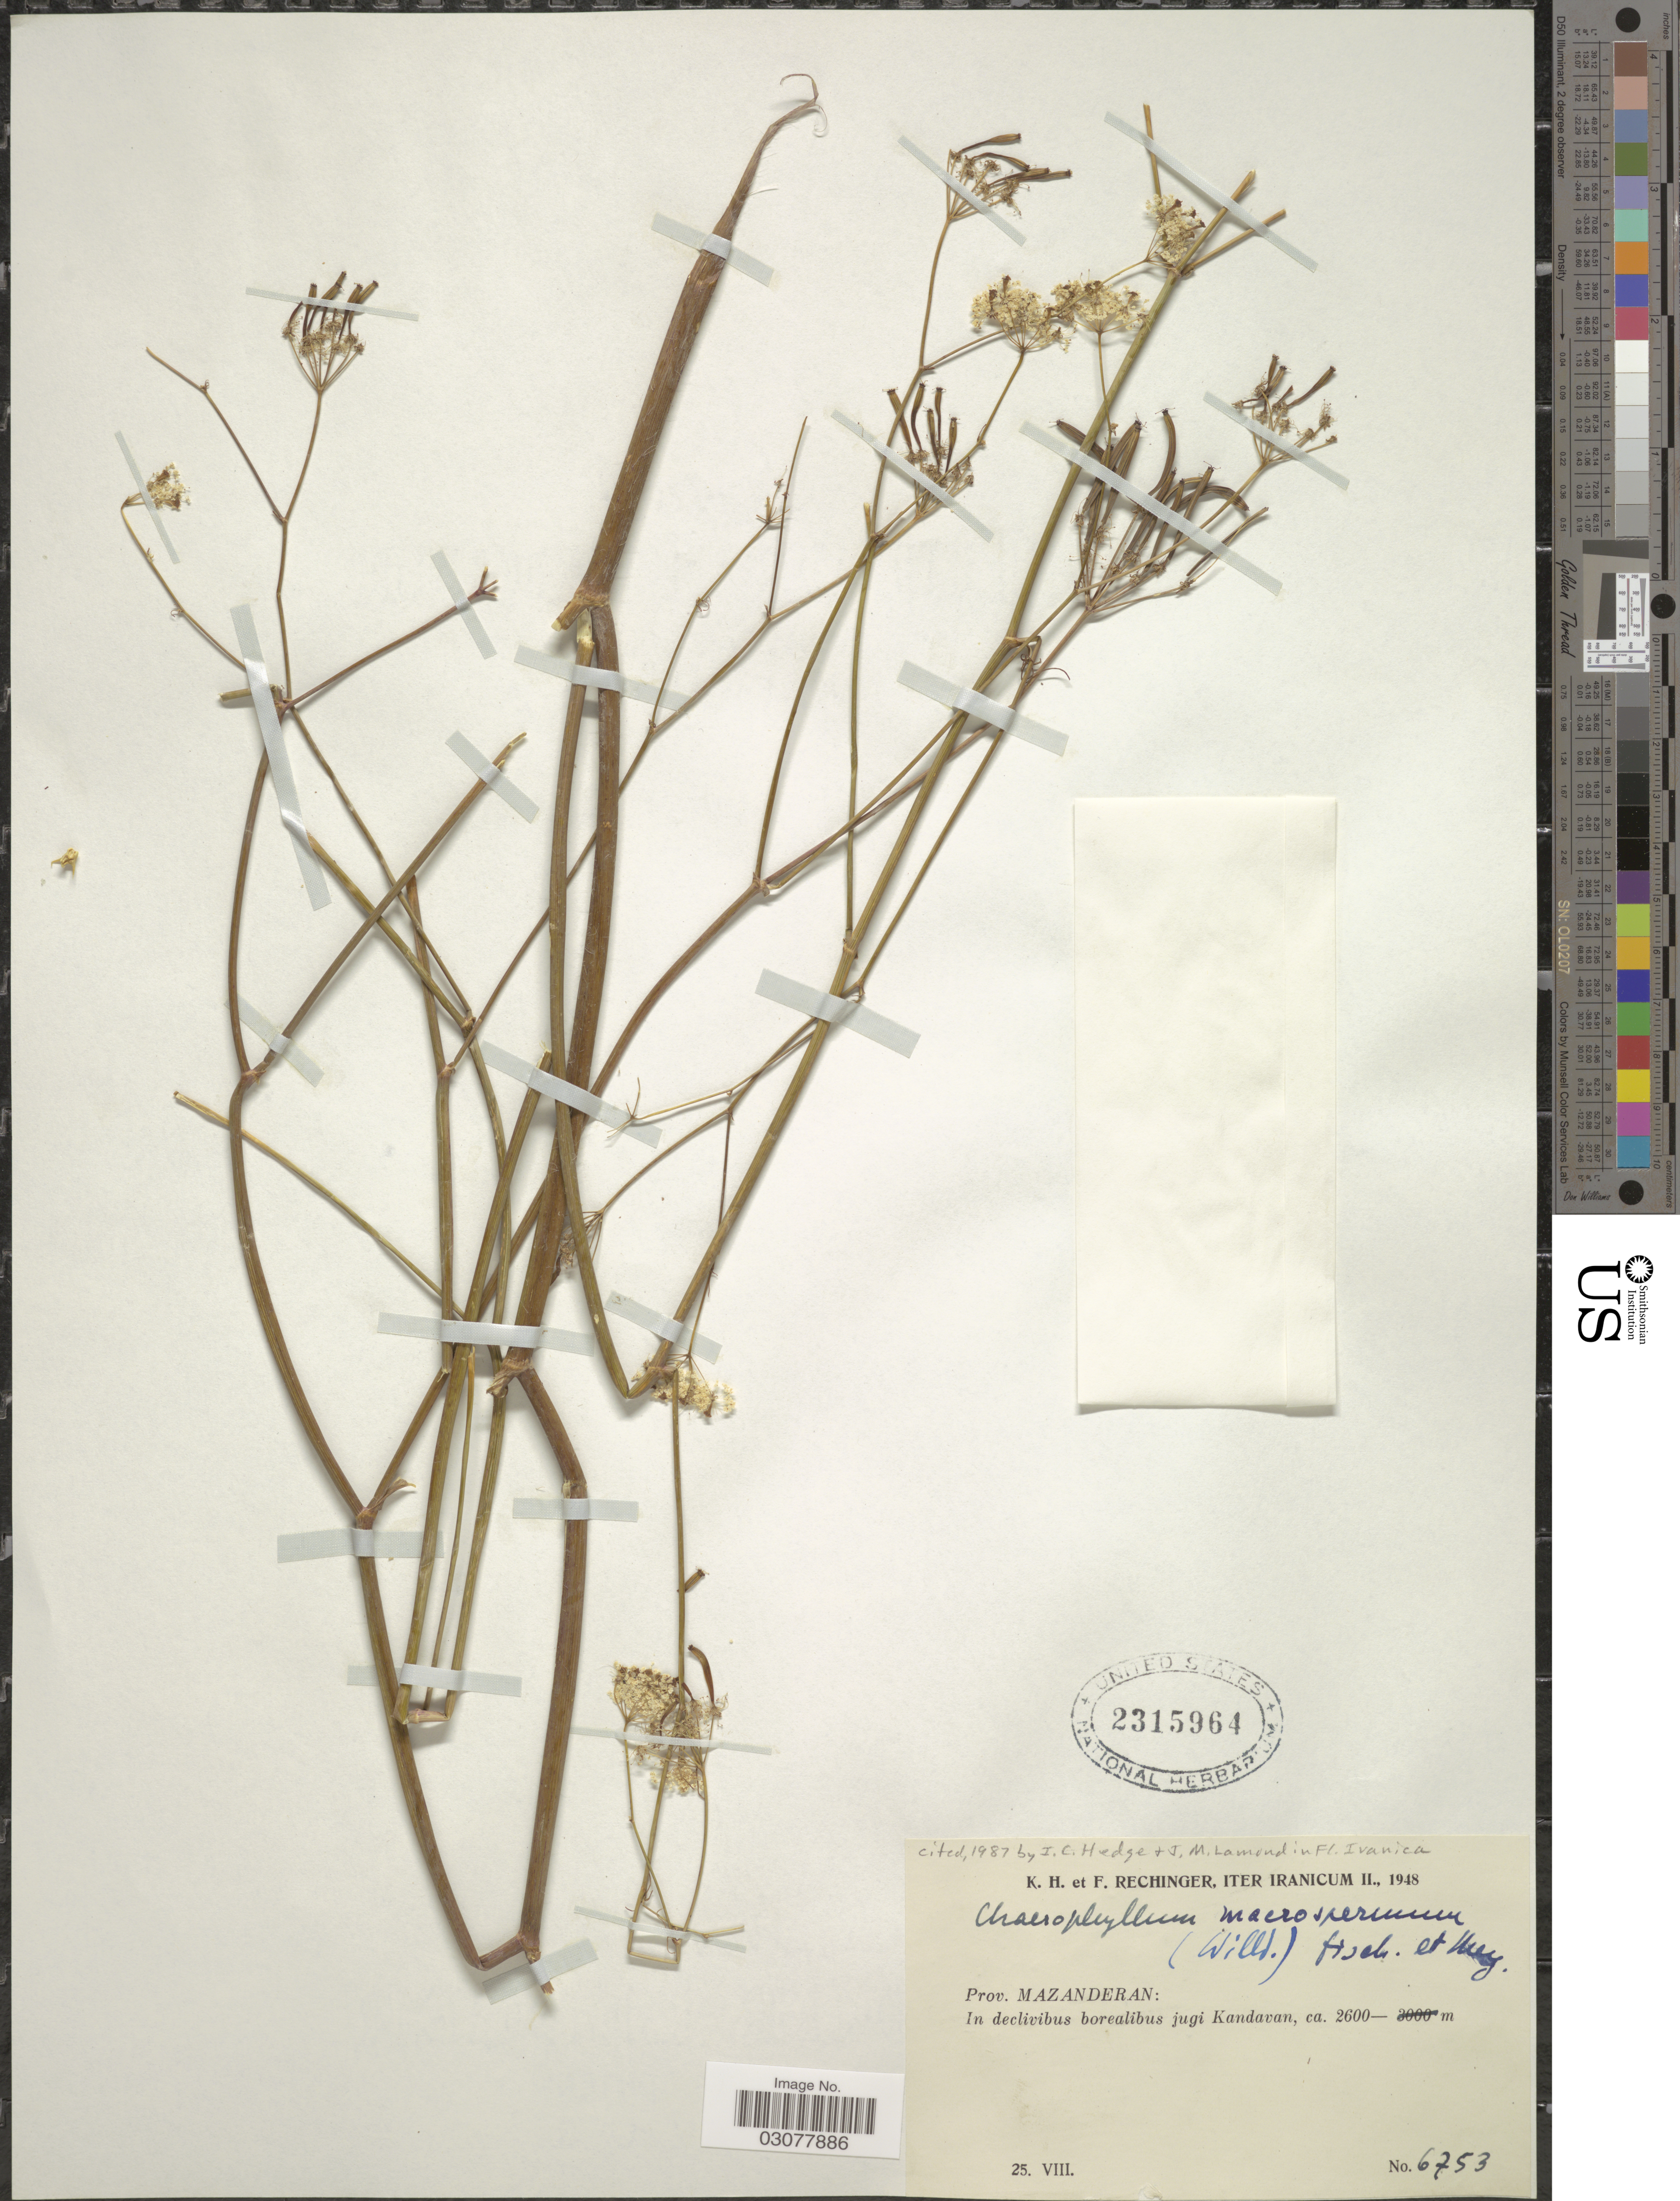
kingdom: Plantae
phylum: Tracheophyta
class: Magnoliopsida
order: Apiales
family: Apiaceae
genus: Chaerophyllum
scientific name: Chaerophyllum macrospermum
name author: (Willd. ex Spreng.) Fisch. & C.A. Mey. ex Hohen.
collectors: K. H. Rechinger & F. Rechinger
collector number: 6753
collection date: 1948-08-25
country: Iran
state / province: Mazandaran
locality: Prov. Mazanderan: In declivibus borealibus jugi Kandavan.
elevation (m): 2600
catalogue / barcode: US 2315964